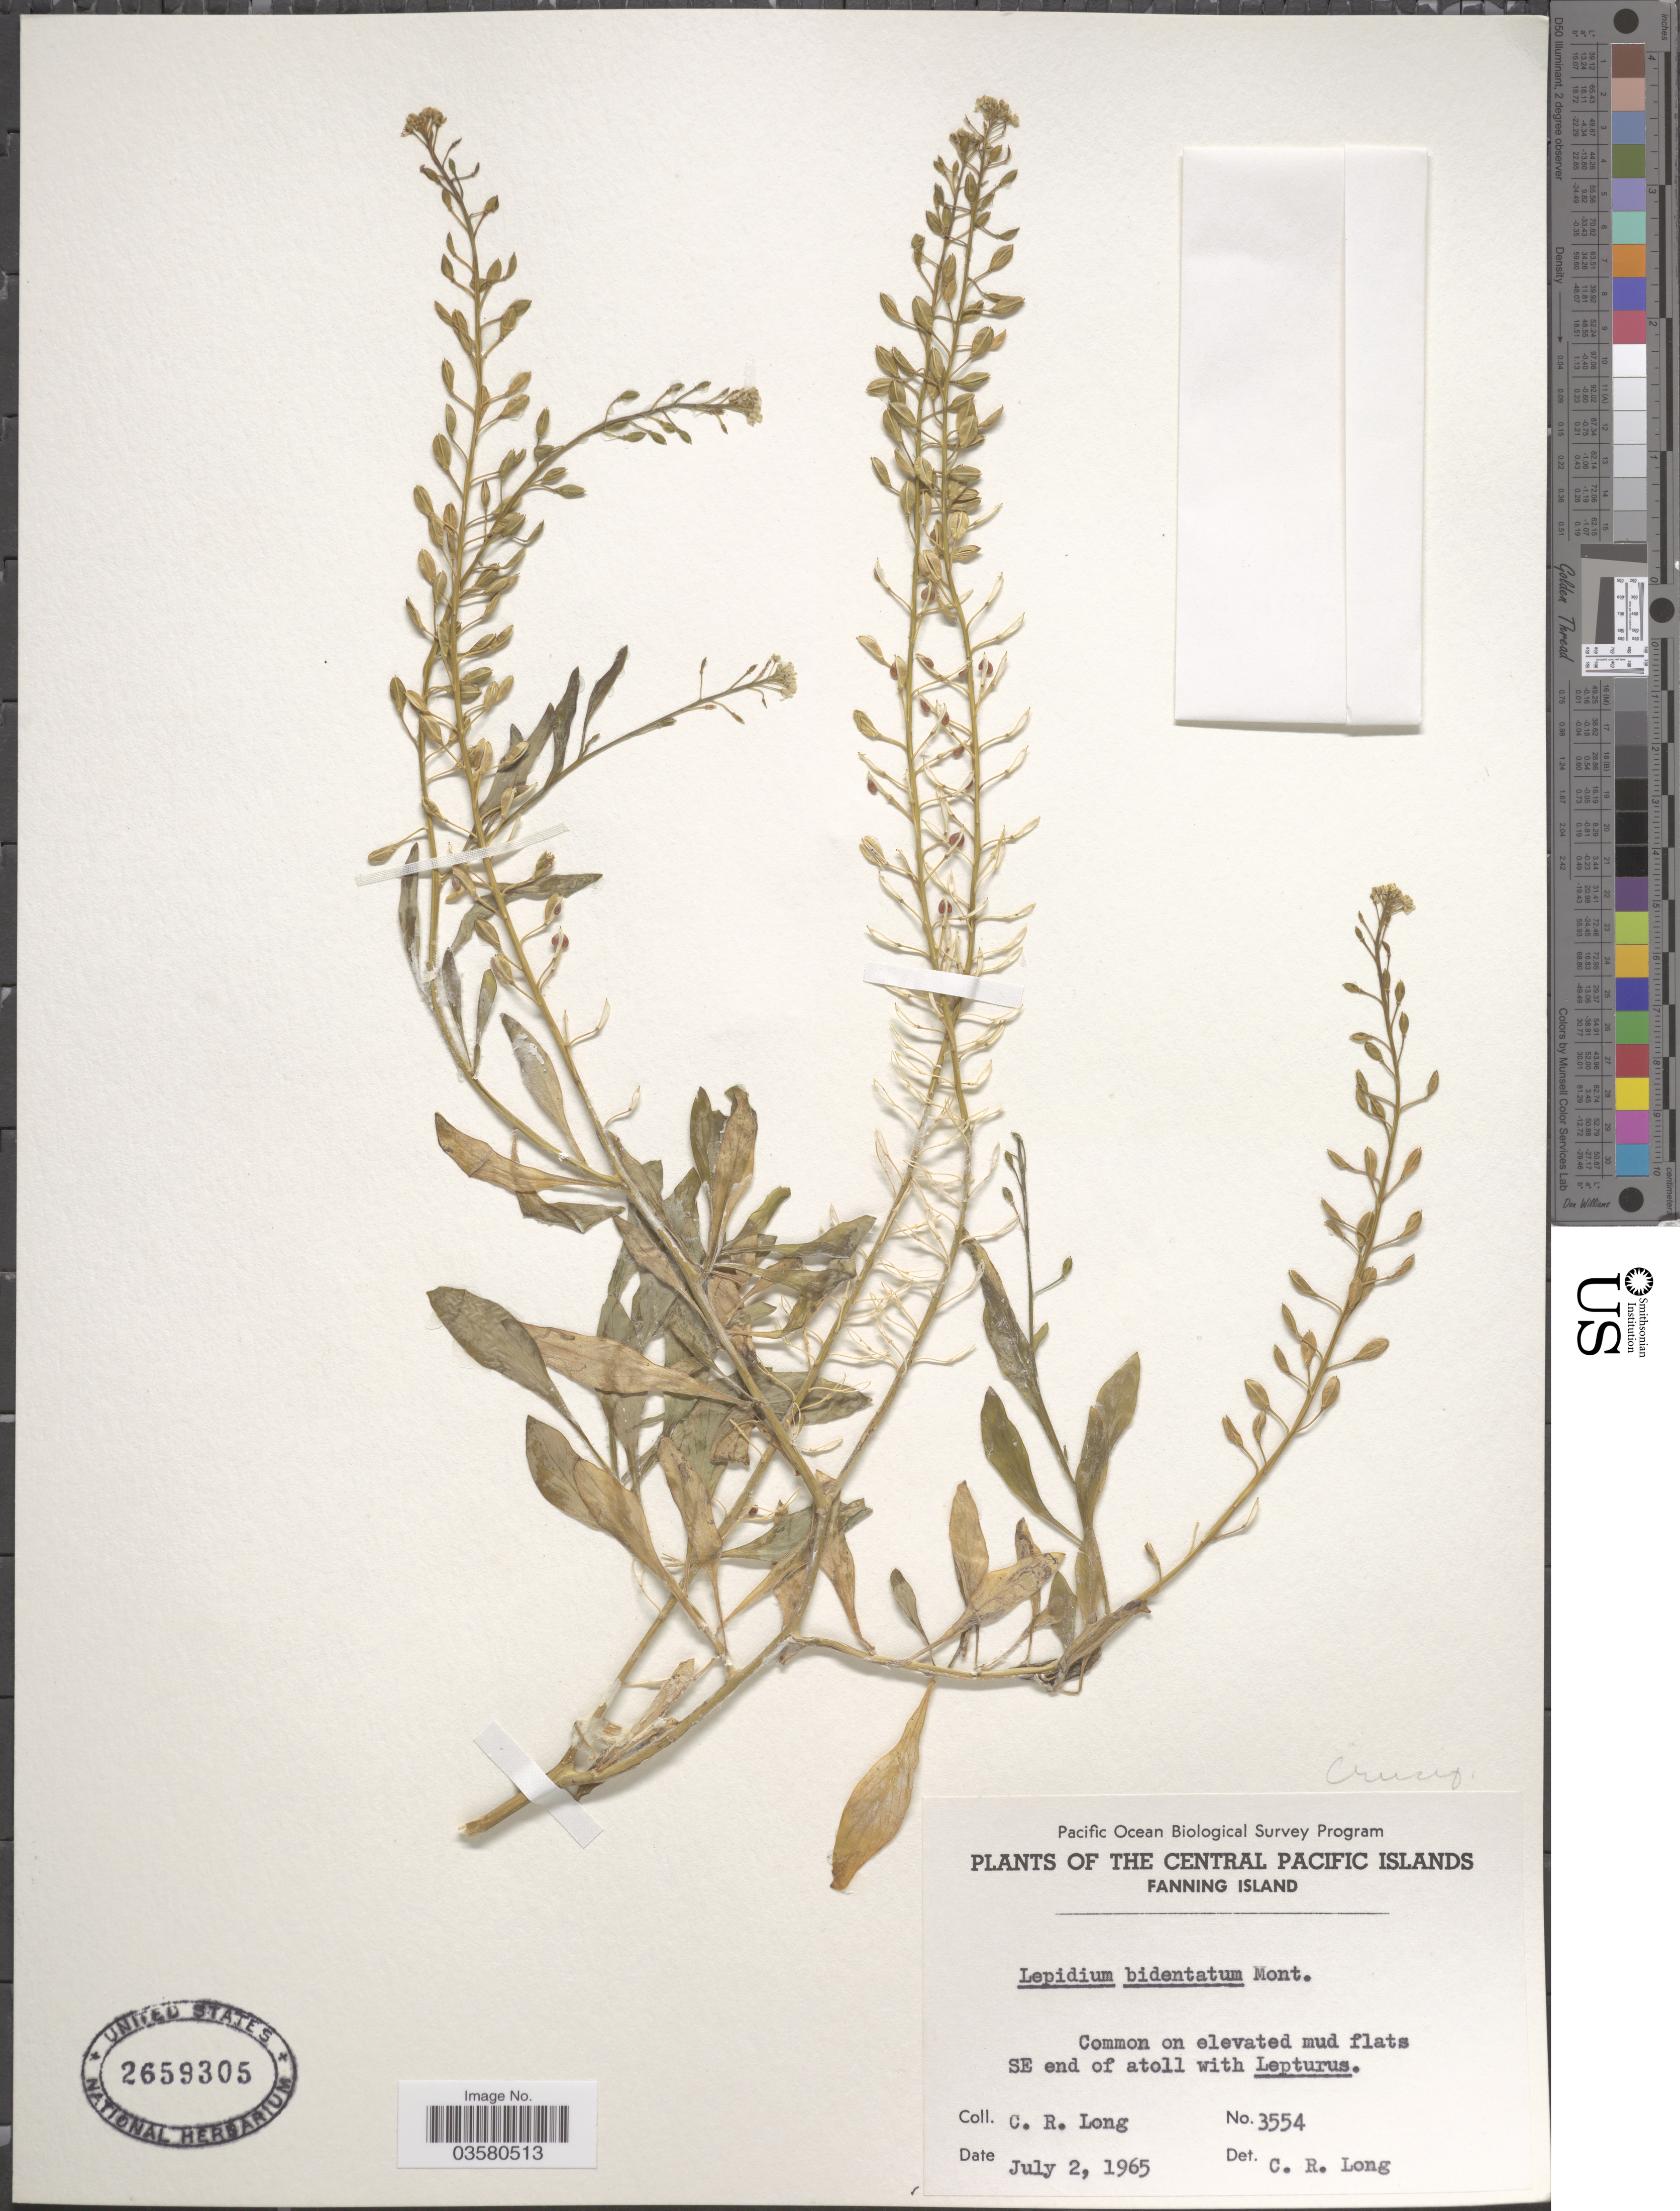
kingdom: Plantae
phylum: Tracheophyta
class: Magnoliopsida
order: Brassicales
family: Brassicaceae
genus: Lepidium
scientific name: Lepidium bidentatum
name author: Montin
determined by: Al-Shehbaz, I. A., (MO), Missouri Botanical Garden (UNITED STATES)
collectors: C. R. Long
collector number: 3554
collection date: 1965-07-02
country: Kiribati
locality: The Central Pacific Islands. Fanning Island. SE end of atoll.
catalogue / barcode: US 2659305